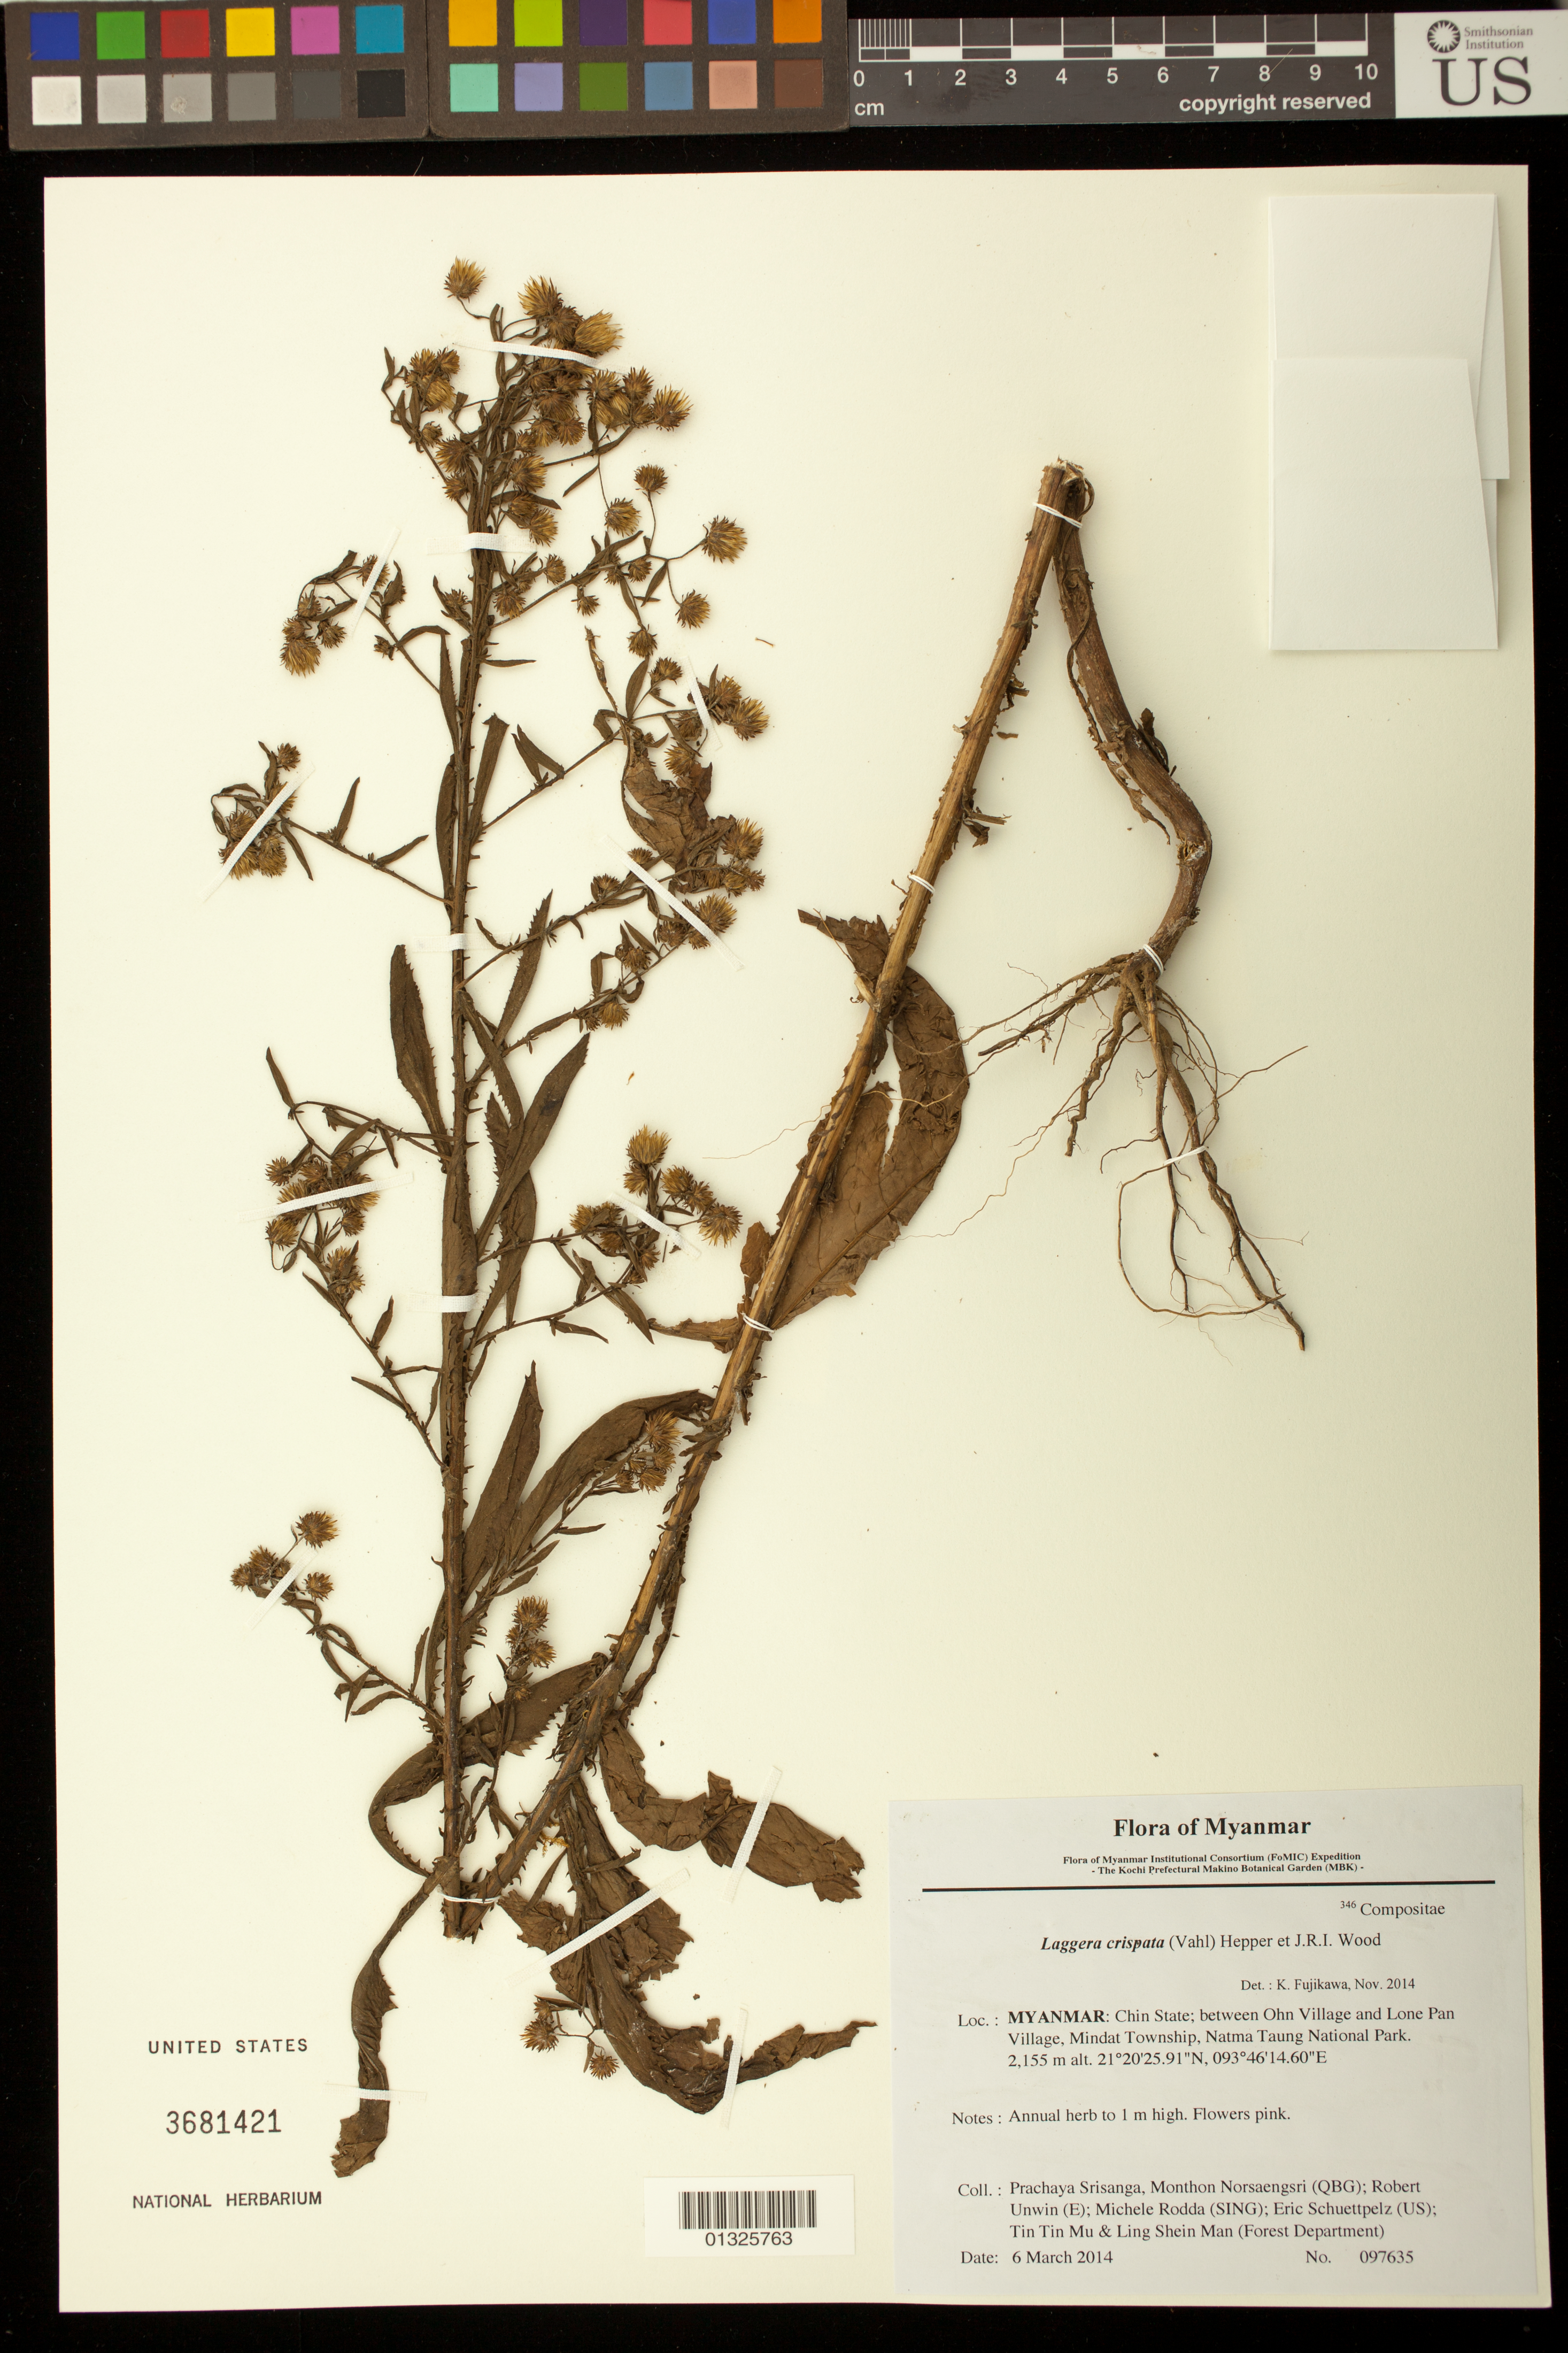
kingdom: Plantae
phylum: Tracheophyta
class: Magnoliopsida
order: Asterales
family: Asteraceae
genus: Laggera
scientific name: Laggera crispata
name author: (Vahl) Hepper & J.R.I. Wood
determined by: Fujikawa, Kazumi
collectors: P. Srisanga, M. Norsaengsri, R. Unwin, M. Rodda, E. Schuettpelz, Tin Tin Mu & Ling Shein Man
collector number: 97635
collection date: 2014-03-06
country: Myanmar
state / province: Chin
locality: Between Ohn Village and Lone Pan Village, Mindat Township, Natma Taung National Park.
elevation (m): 2155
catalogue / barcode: US 3681421